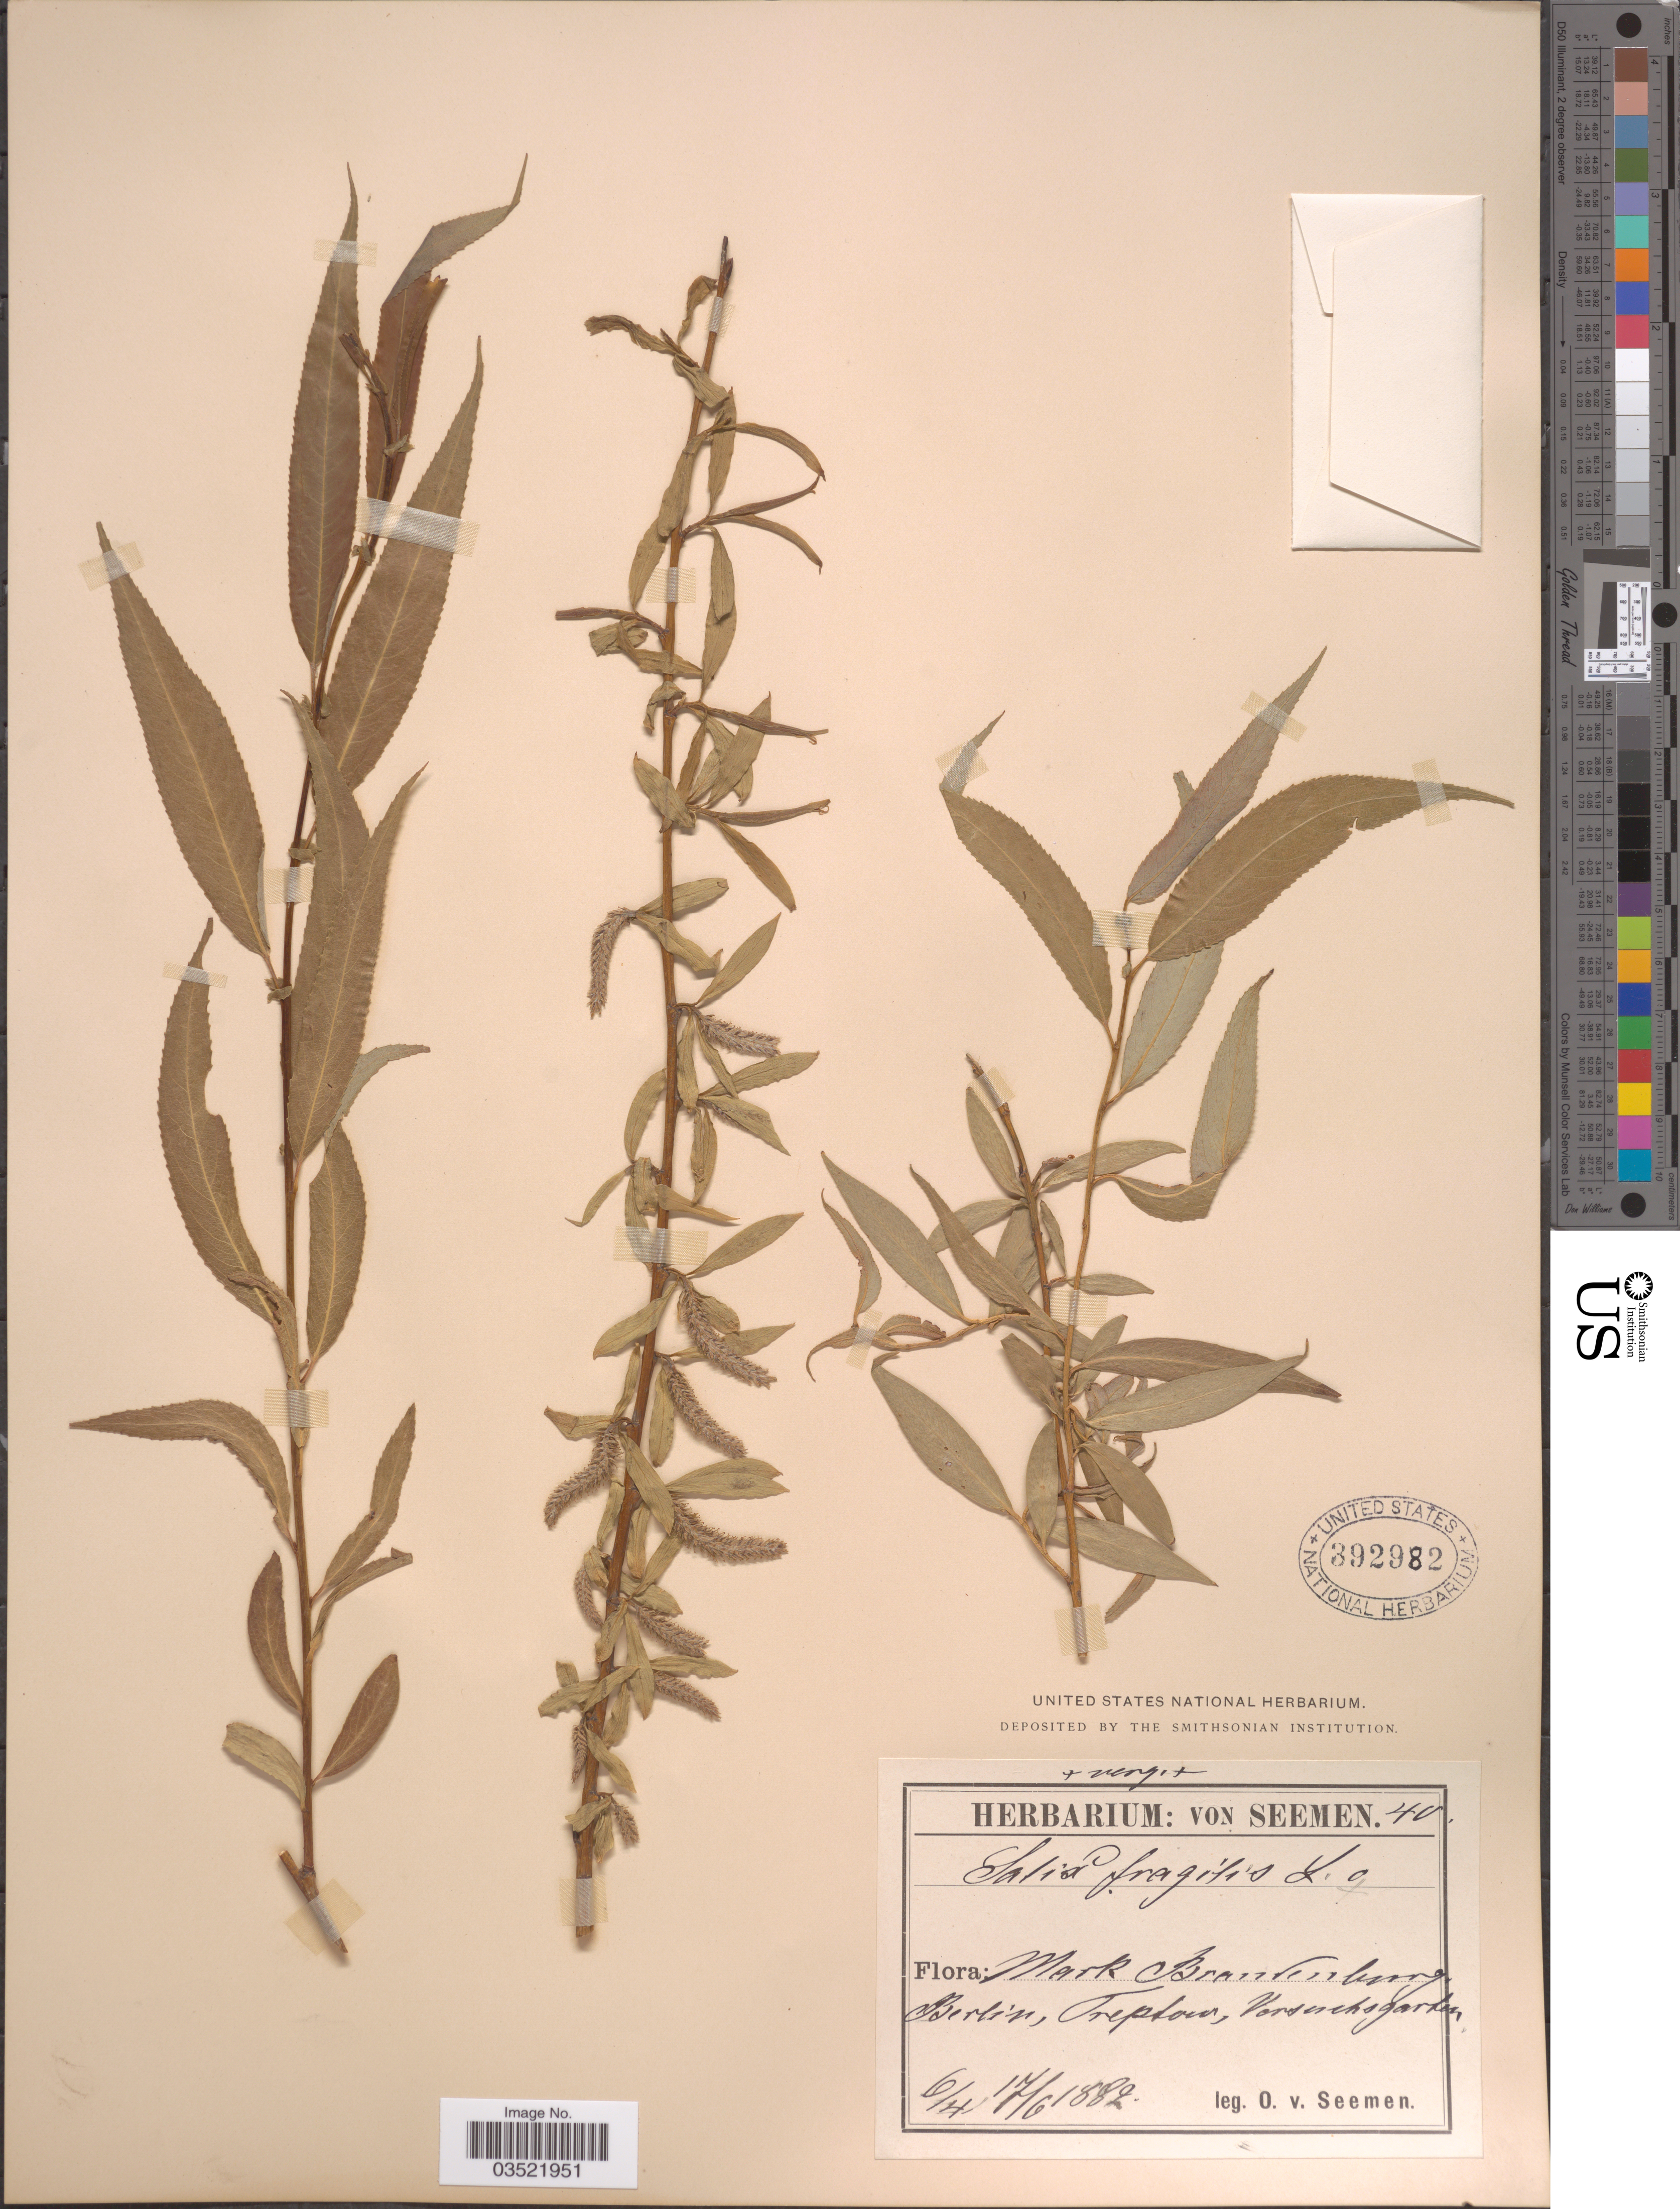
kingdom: Plantae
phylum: Tracheophyta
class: Magnoliopsida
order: Malpighiales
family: Salicaceae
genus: Salix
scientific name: Salix fragilis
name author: L.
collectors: K. O. von Seemen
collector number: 40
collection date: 1882-04-06/1882-06-17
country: Germany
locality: Mark Brandenburg Berlin, Treptow, Versuchsgarten.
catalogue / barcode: US 392982